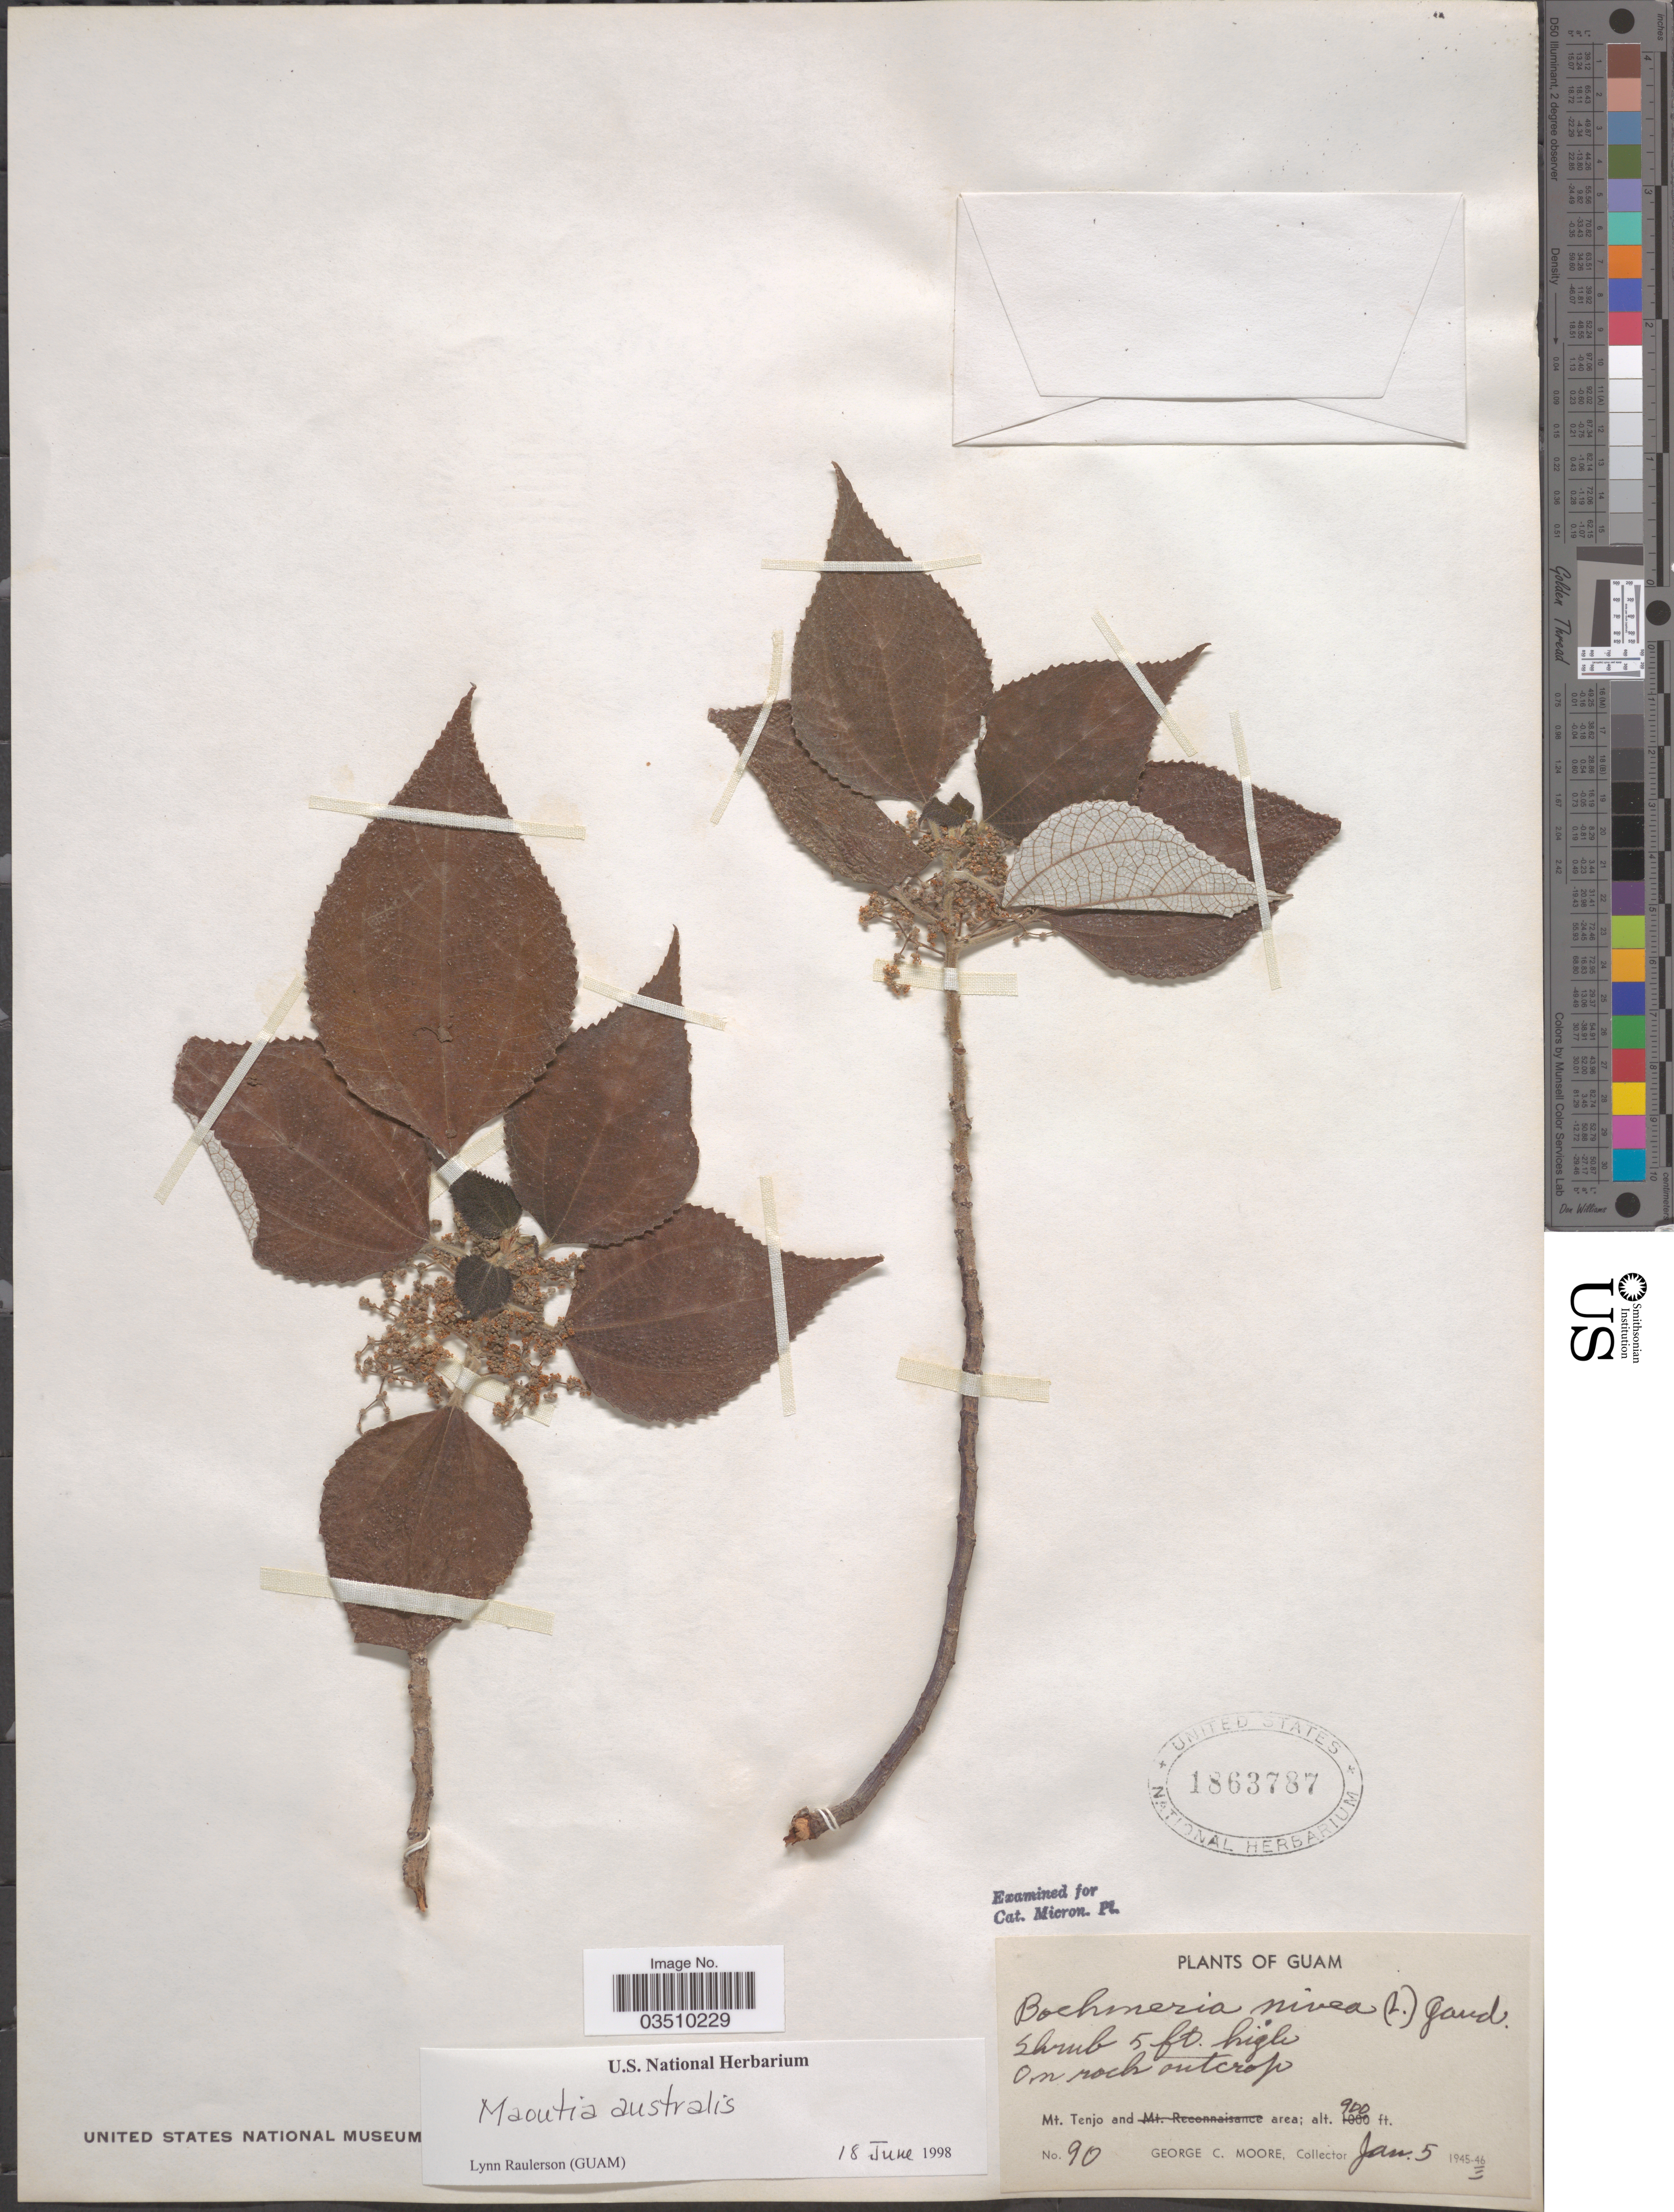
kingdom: Plantae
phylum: Tracheophyta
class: Magnoliopsida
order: Rosales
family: Urticaceae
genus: Maoutia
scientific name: Maoutia australis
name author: Wedd.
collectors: G. C. Moore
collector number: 90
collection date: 1946-01-05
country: Guam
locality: Mt. Tenjo and area.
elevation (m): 274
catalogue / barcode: US 1863787